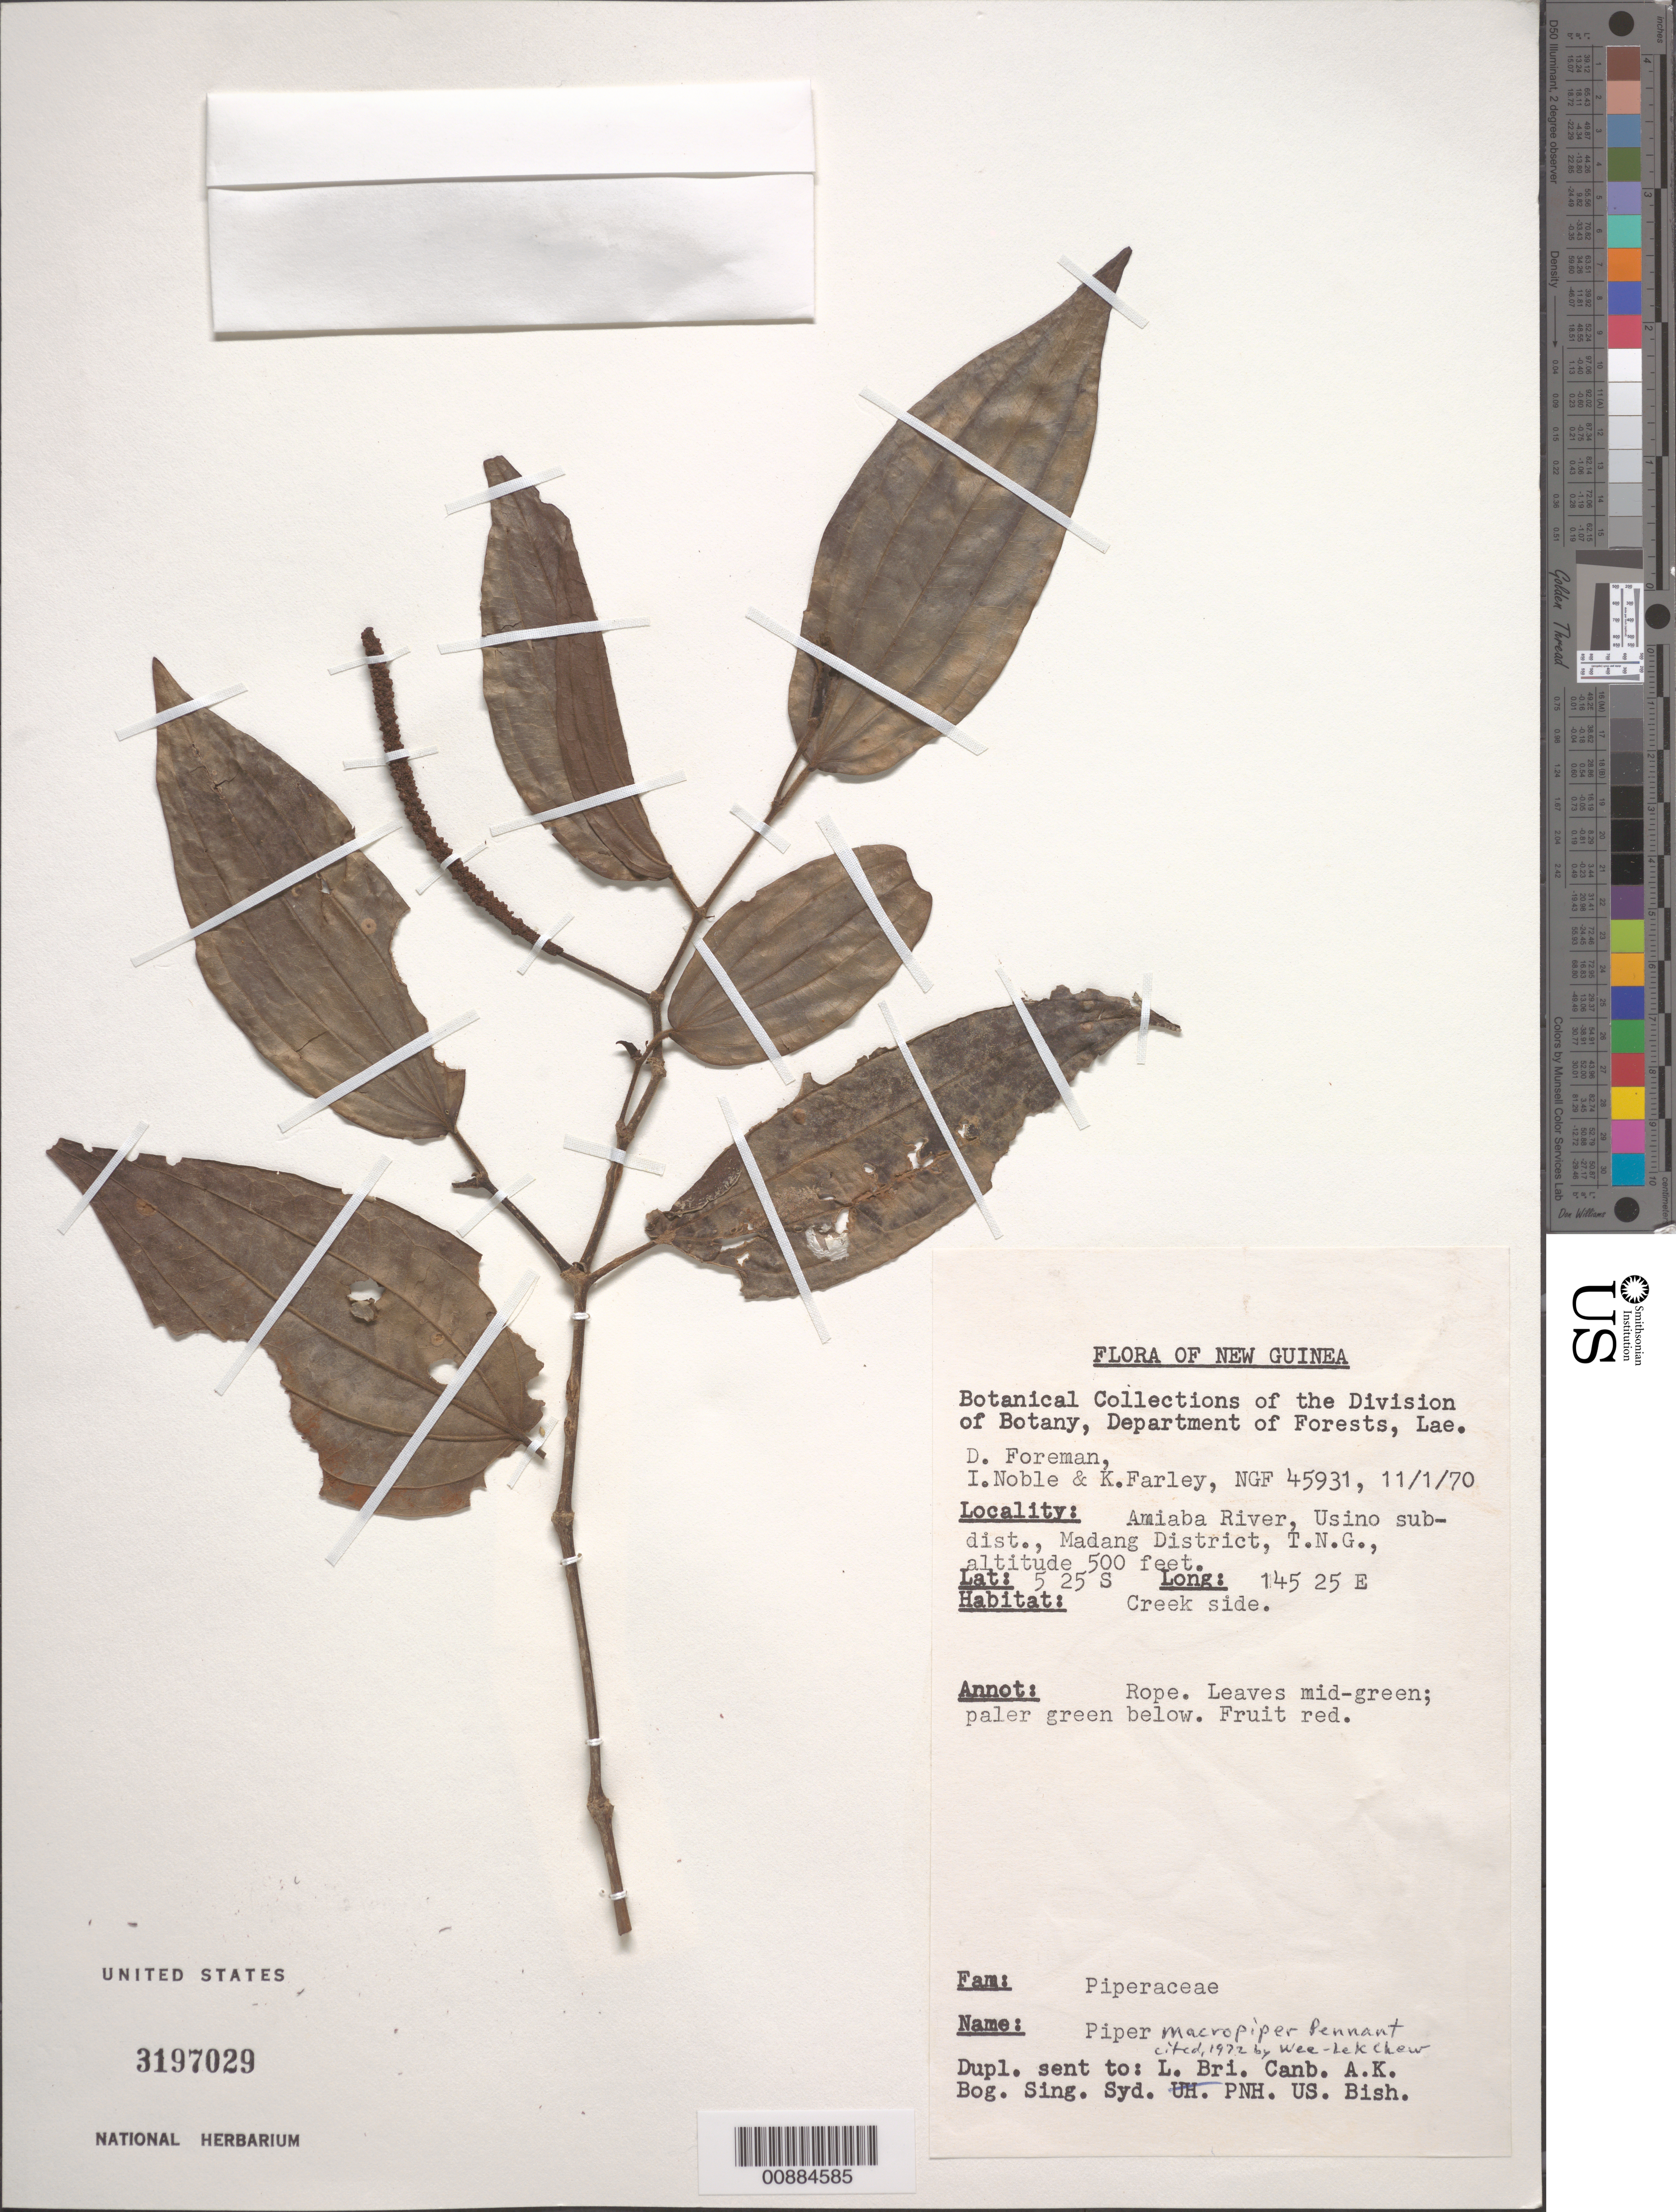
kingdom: Plantae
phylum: Tracheophyta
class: Magnoliopsida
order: Piperales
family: Piperaceae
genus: Piper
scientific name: Piper macropiper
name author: Pennant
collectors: D. Foreman, I. Noble & K. Farley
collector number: NGF 45931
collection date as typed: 11 Jan 1970 or 01 Nov 1970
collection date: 1970-01-11 or 1970-11-01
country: Papua New Guinea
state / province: Madang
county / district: Usino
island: New Guinea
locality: Amiaba River, T.N.G.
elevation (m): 152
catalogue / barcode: US 3197029